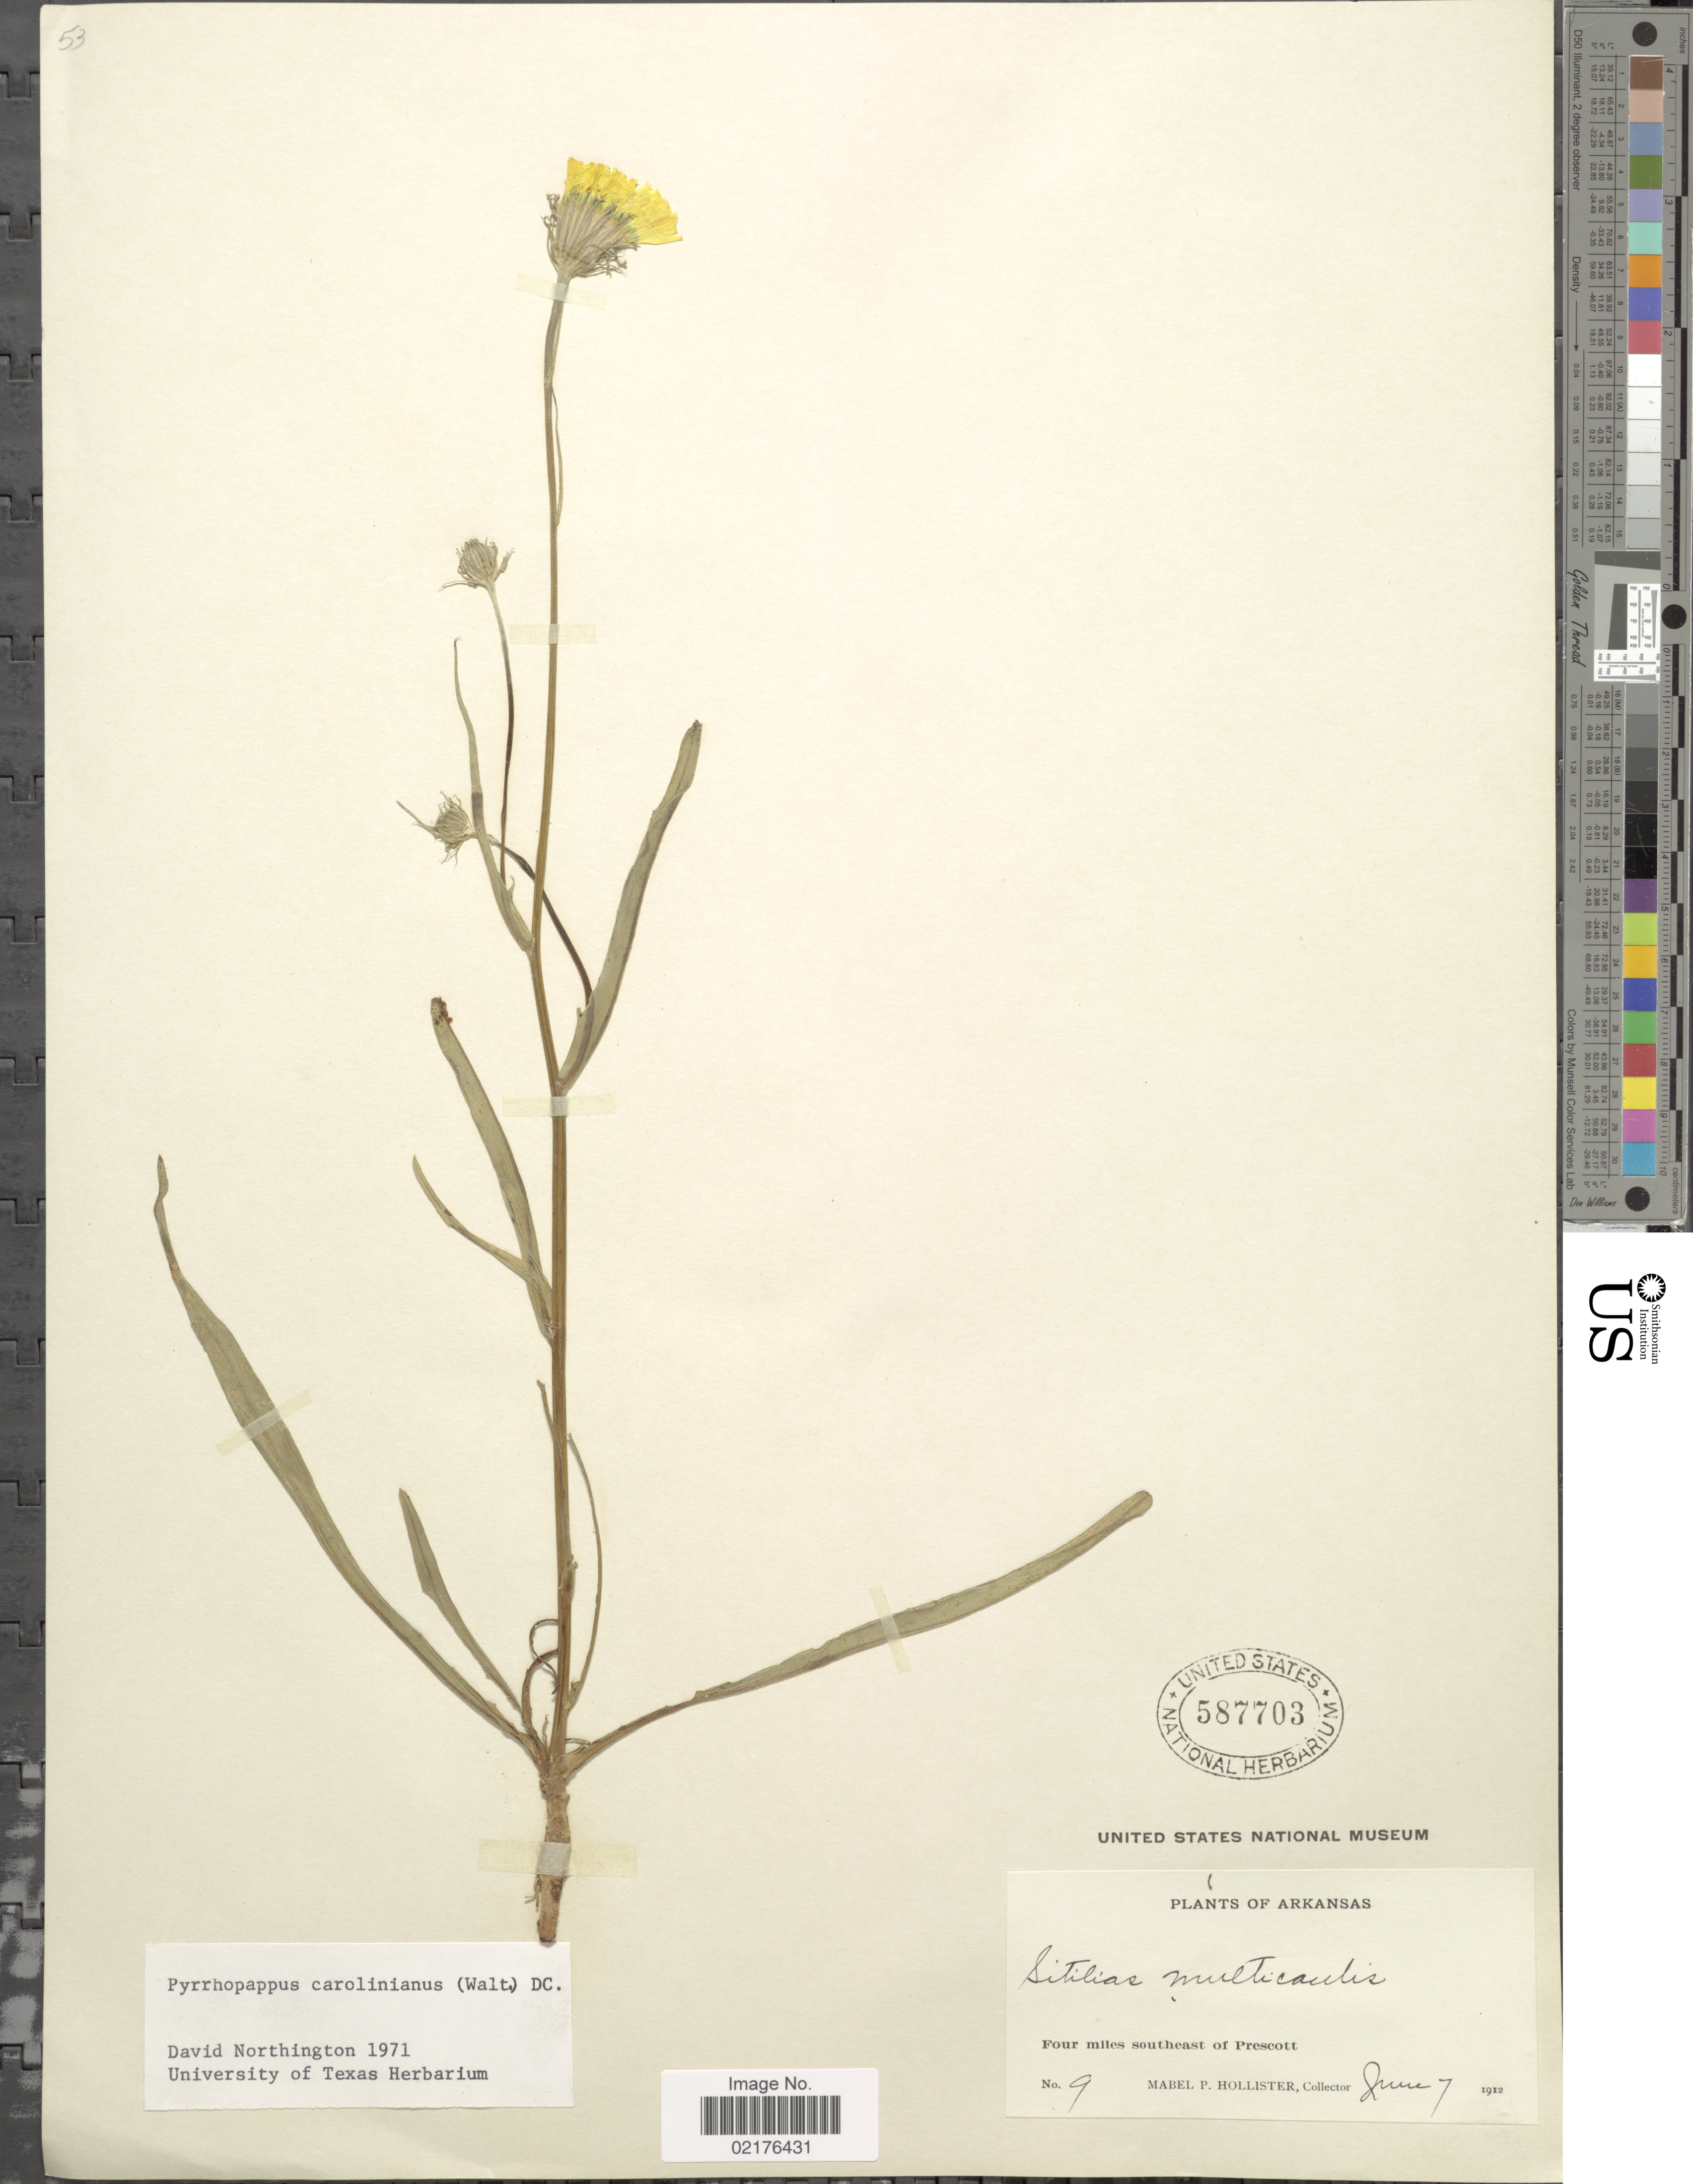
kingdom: Plantae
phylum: Tracheophyta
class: Magnoliopsida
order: Asterales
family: Asteraceae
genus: Pyrrhopappus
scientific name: Pyrrhopappus carolinianus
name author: (Walter) DC.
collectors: M. Hollister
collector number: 9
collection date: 1912-06-07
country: United States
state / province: Arkansas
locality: Four Miles southeast of Prescott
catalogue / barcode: US 587703